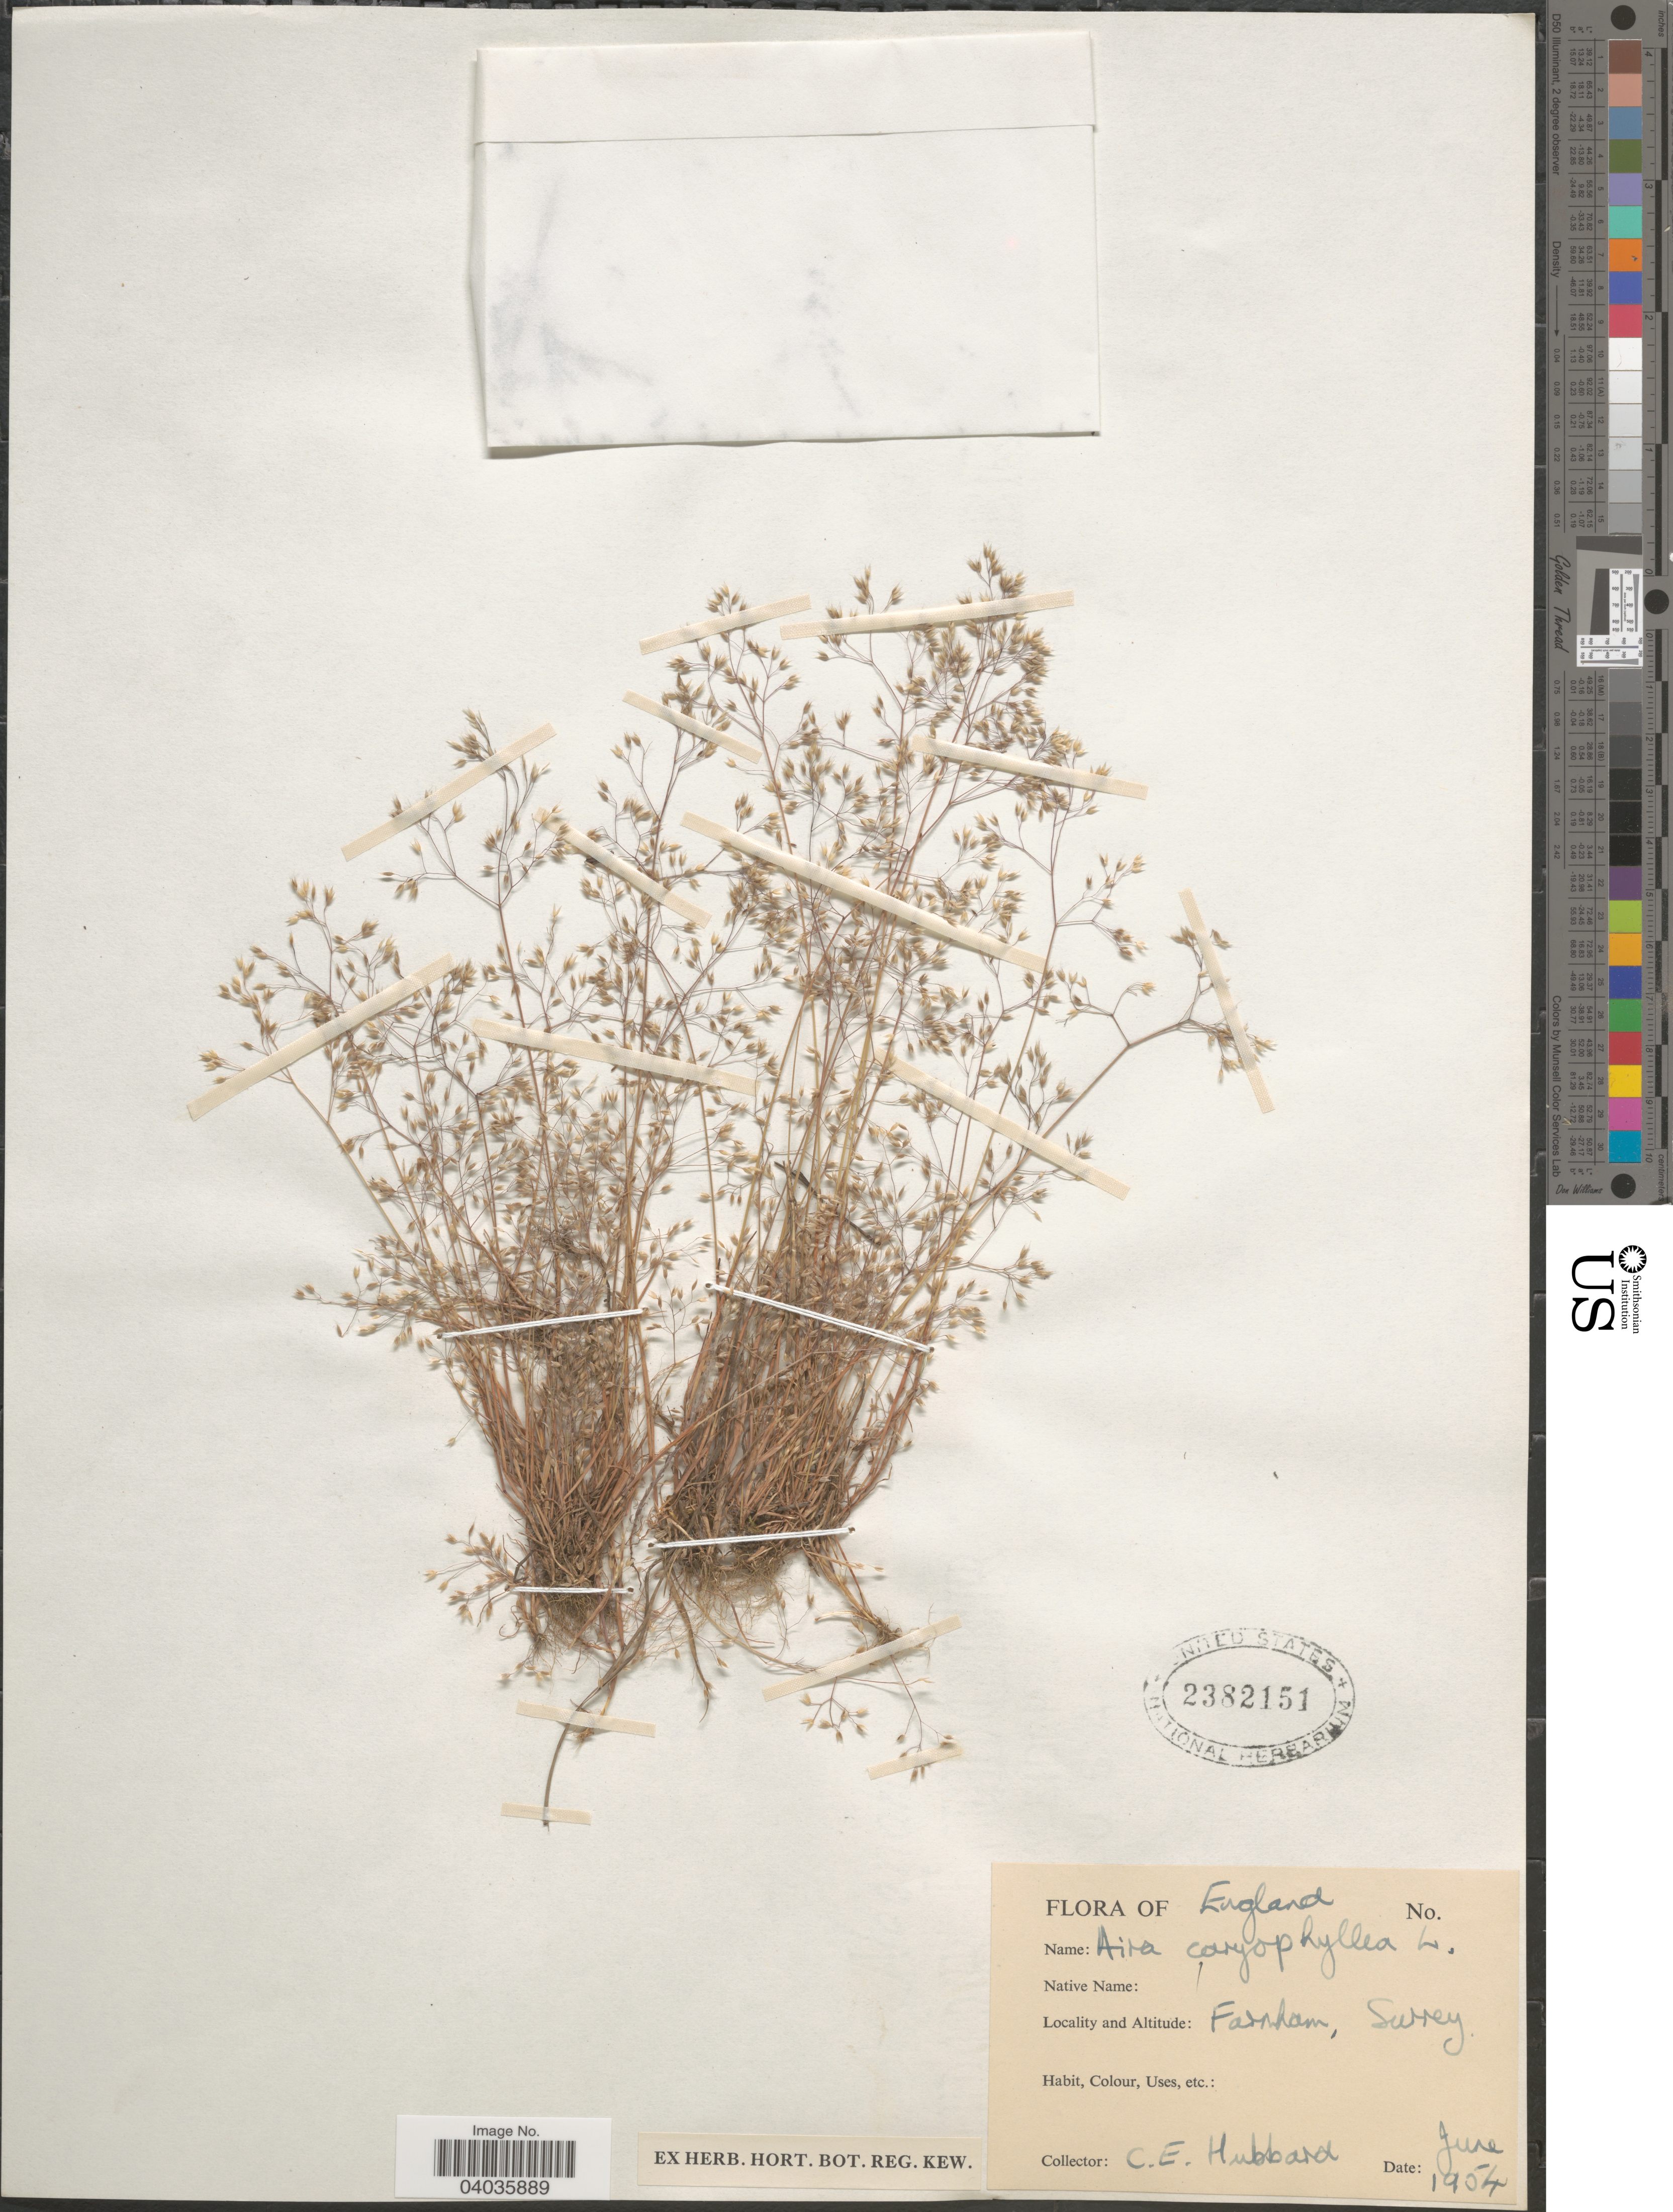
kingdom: Plantae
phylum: Tracheophyta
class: Liliopsida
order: Poales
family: Poaceae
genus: Aira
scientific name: Aira caryophyllea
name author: L.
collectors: C. E. Hubbard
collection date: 1954-06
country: United Kingdom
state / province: England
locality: Farnham, Surrey.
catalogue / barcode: US 2382151